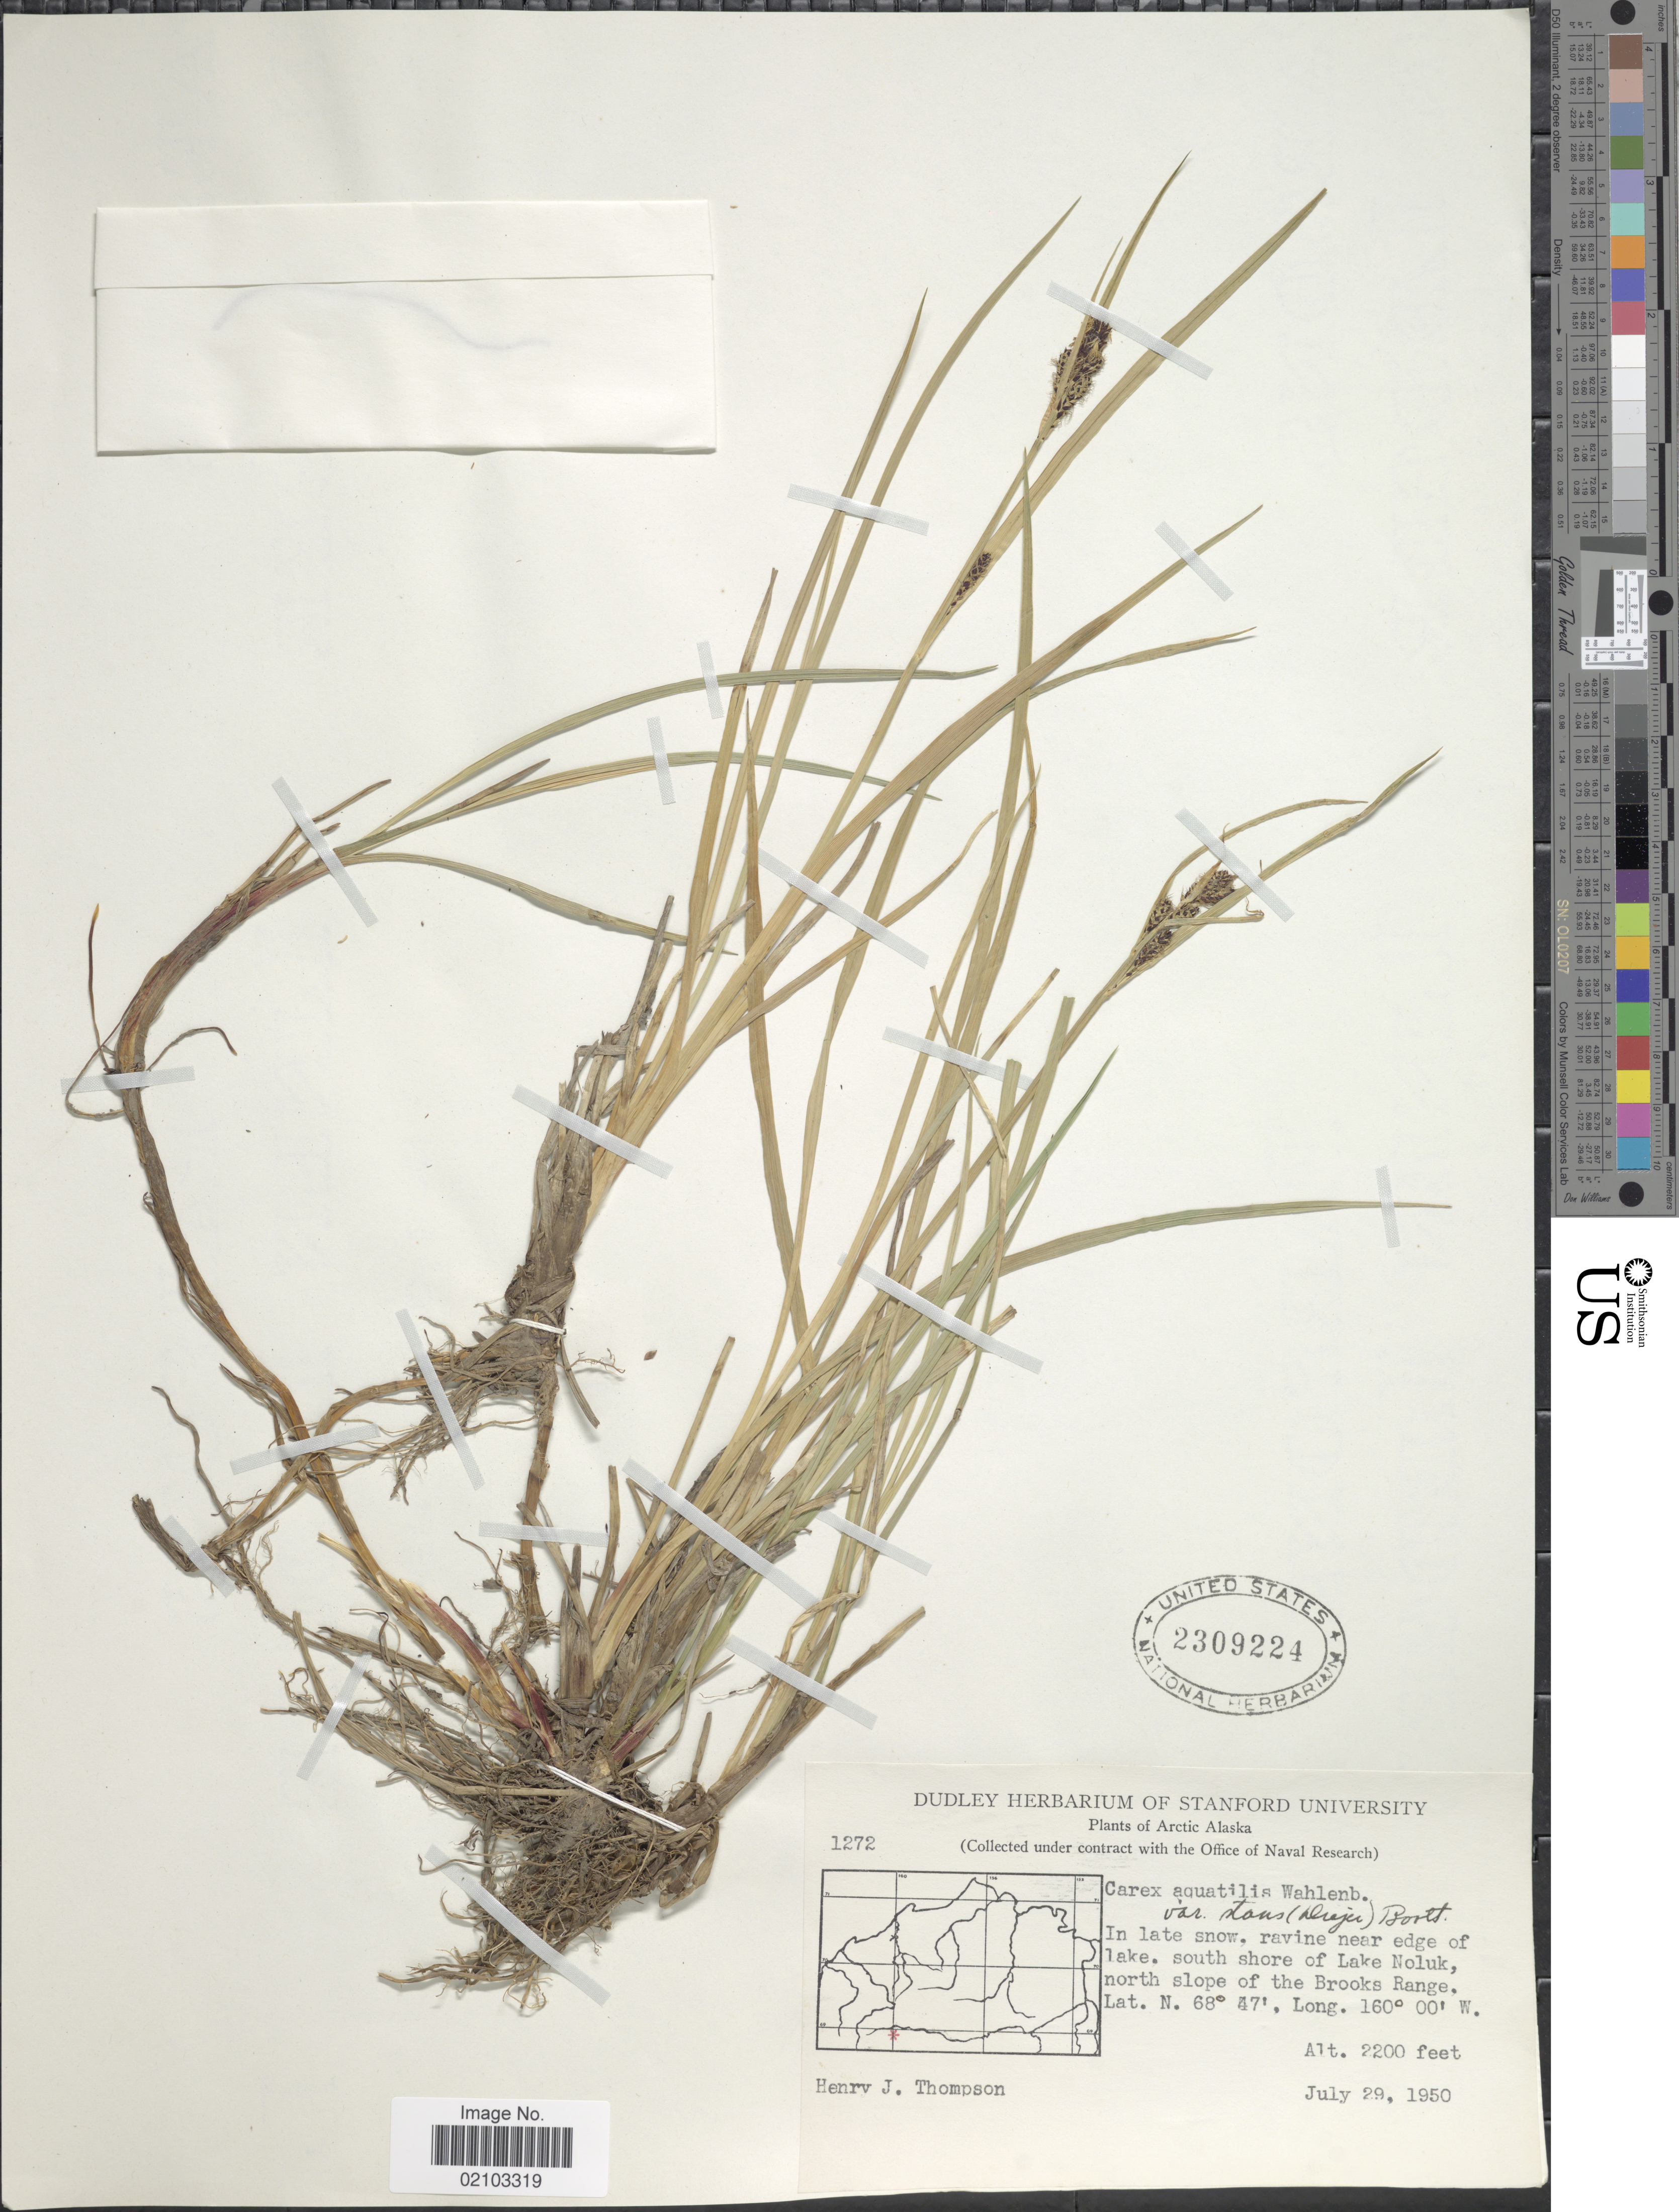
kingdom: Plantae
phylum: Tracheophyta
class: Liliopsida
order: Poales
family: Cyperaceae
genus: Carex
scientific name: Carex aquatilis var. minor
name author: Boott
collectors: H. J. Thompson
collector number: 1272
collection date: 1950-07-29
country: United States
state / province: Alaska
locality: Arctic Alaska. In late snow, ravine near edge of lake, south shore of Lake Noluk, north slope of the Brooks Range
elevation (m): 671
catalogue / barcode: US 2309224